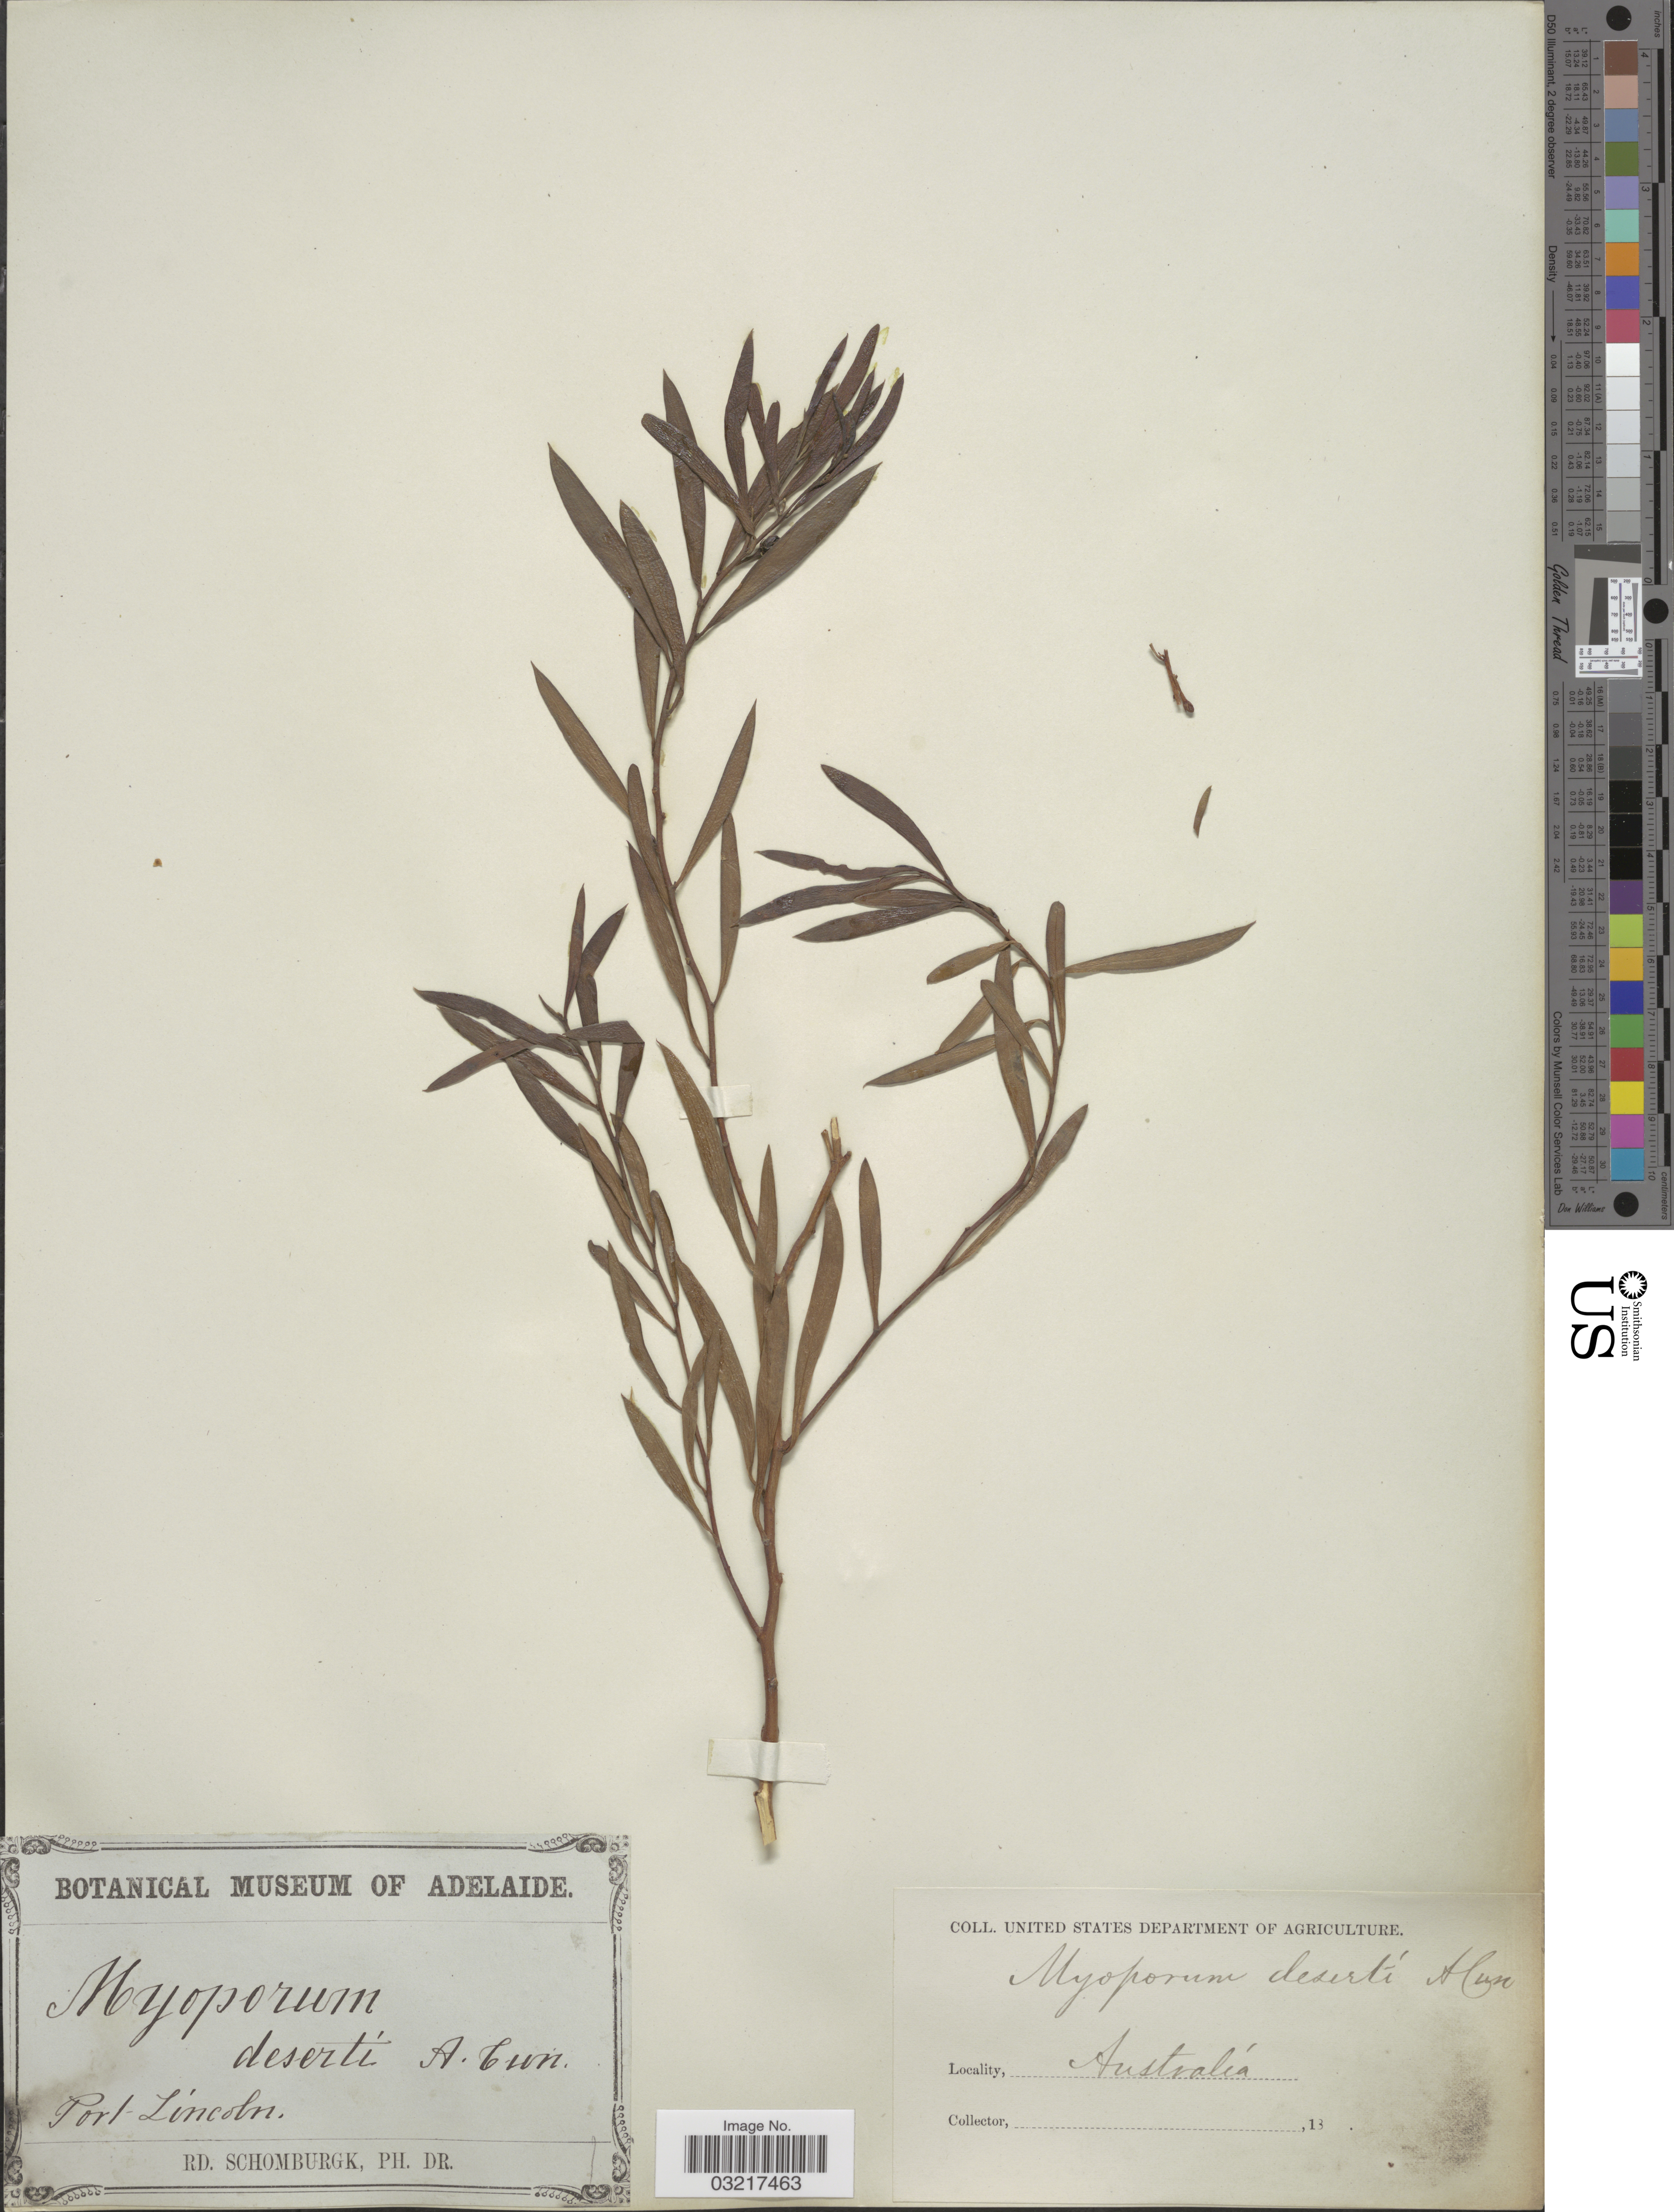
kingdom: Plantae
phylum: Tracheophyta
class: Magnoliopsida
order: Lamiales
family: Scrophulariaceae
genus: Eremophila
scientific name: Eremophila deserti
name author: Chinnock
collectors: R. Schomgurgk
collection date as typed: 18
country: Australia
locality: Port Lincoln.